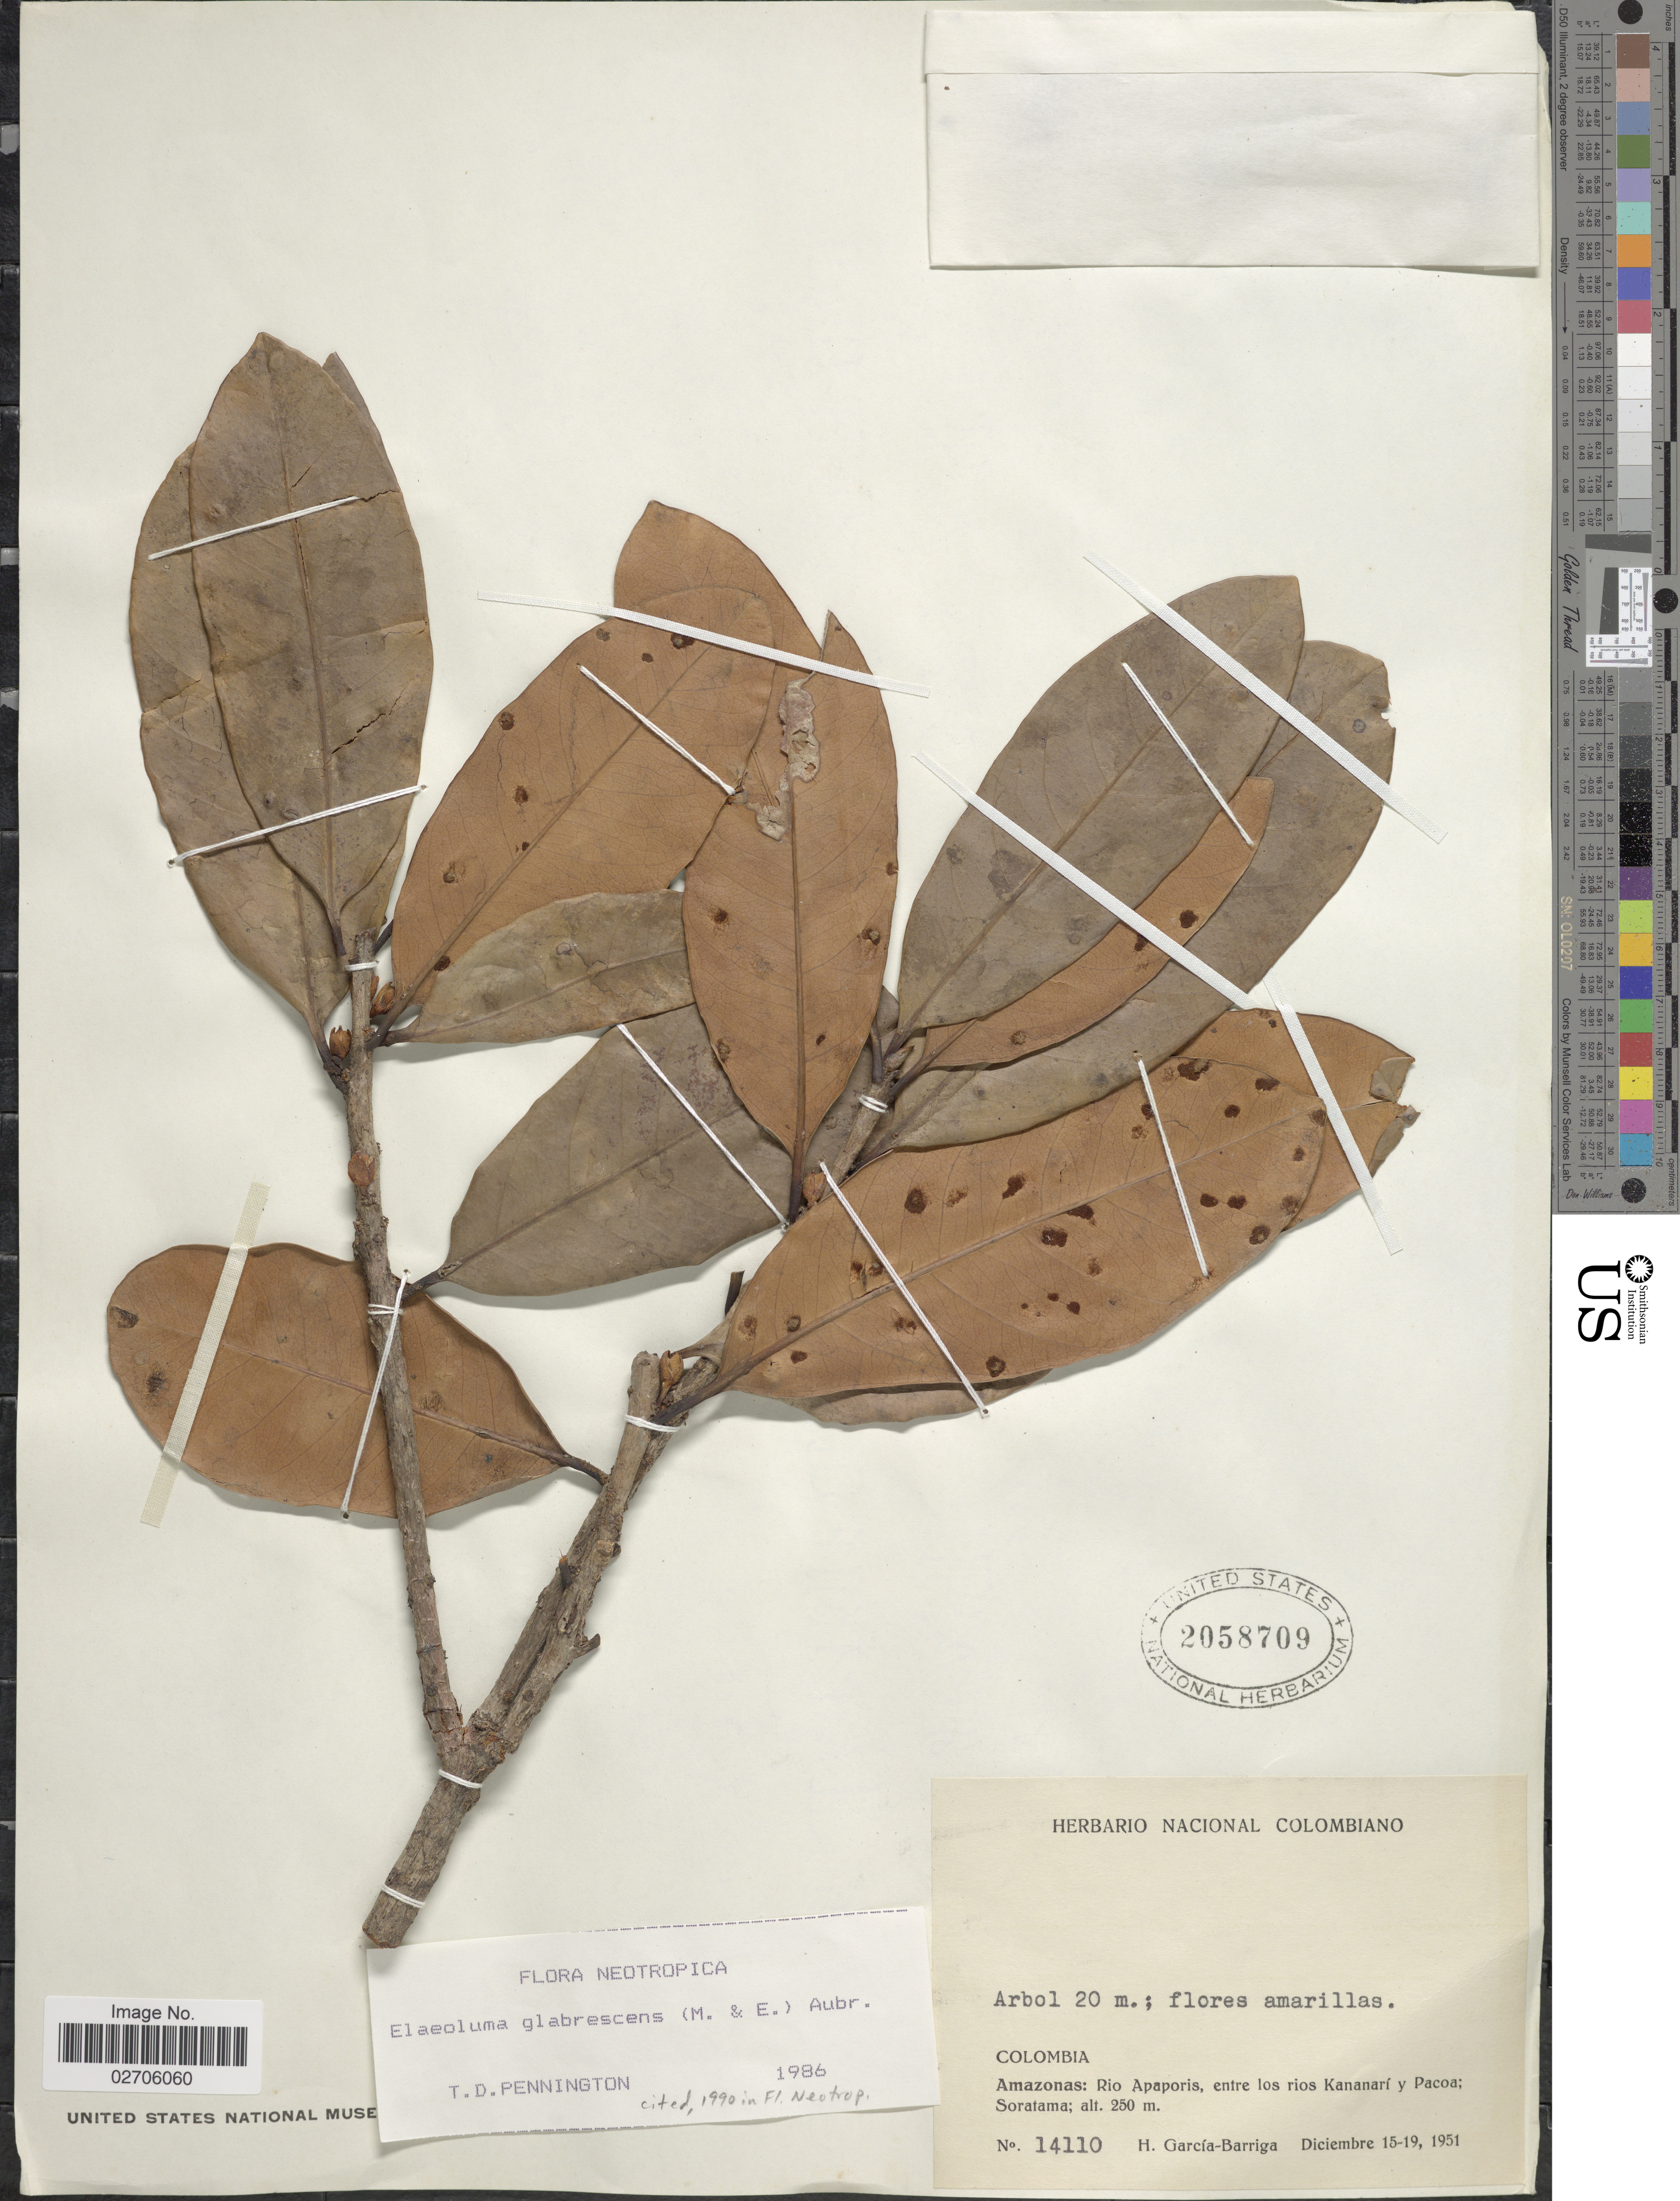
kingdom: Plantae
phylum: Tracheophyta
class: Magnoliopsida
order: Ericales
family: Sapotaceae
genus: Elaeoluma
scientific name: Elaeoluma glabrescens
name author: (Mart. & Eichler) Aubrév.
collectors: H. García Barriga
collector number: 14110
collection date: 1951-12-15/1951-12-19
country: Colombia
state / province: Amazônas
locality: Rio Apaporis, entre los rios Kananarí y Pacoa; Soratama.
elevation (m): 250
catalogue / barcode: US 2058709